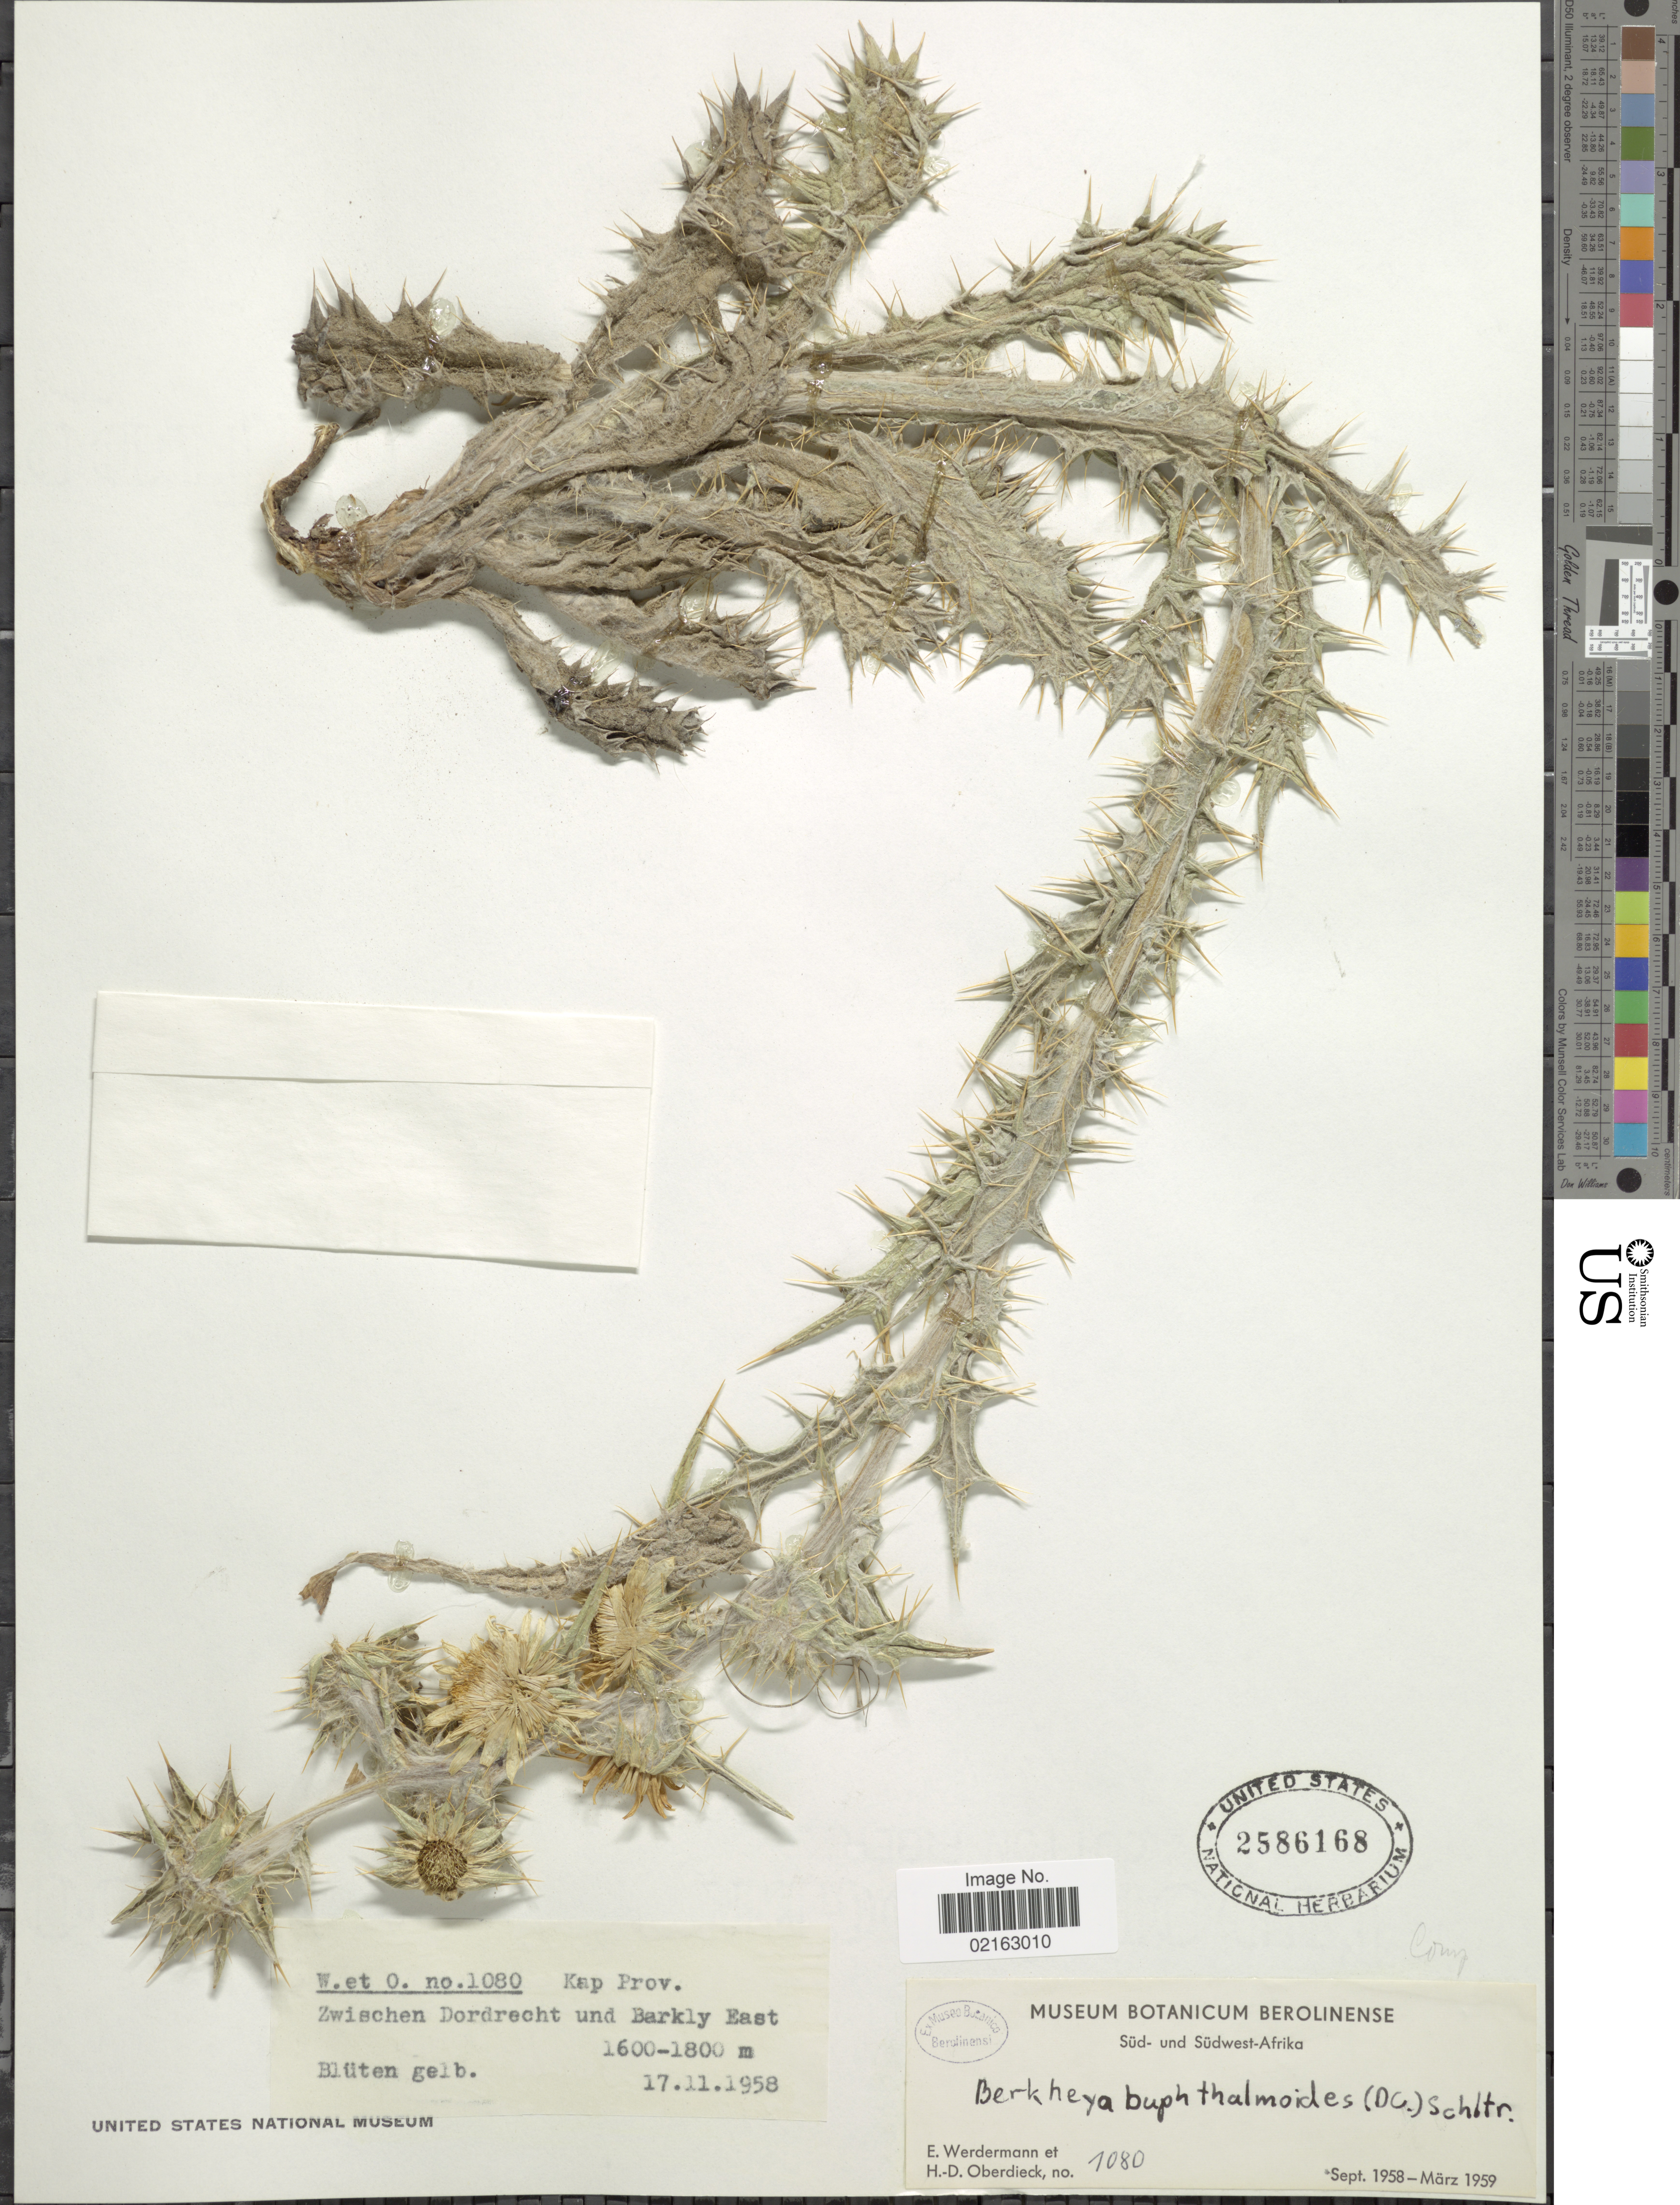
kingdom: Plantae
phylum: Tracheophyta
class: Magnoliopsida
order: Asterales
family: Asteraceae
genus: Berkheya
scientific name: Berkheya buphthalmoides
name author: (DC.) Schltr.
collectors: E. Werdermann & H. Oberdieck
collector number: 1080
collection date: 1958-11-17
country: South Africa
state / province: Eastern Cape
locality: Süd- und Südwest-Afrika. Kap Prov. Zwischen Dordrecht und Barkly East.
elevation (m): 1600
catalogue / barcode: US 2586168